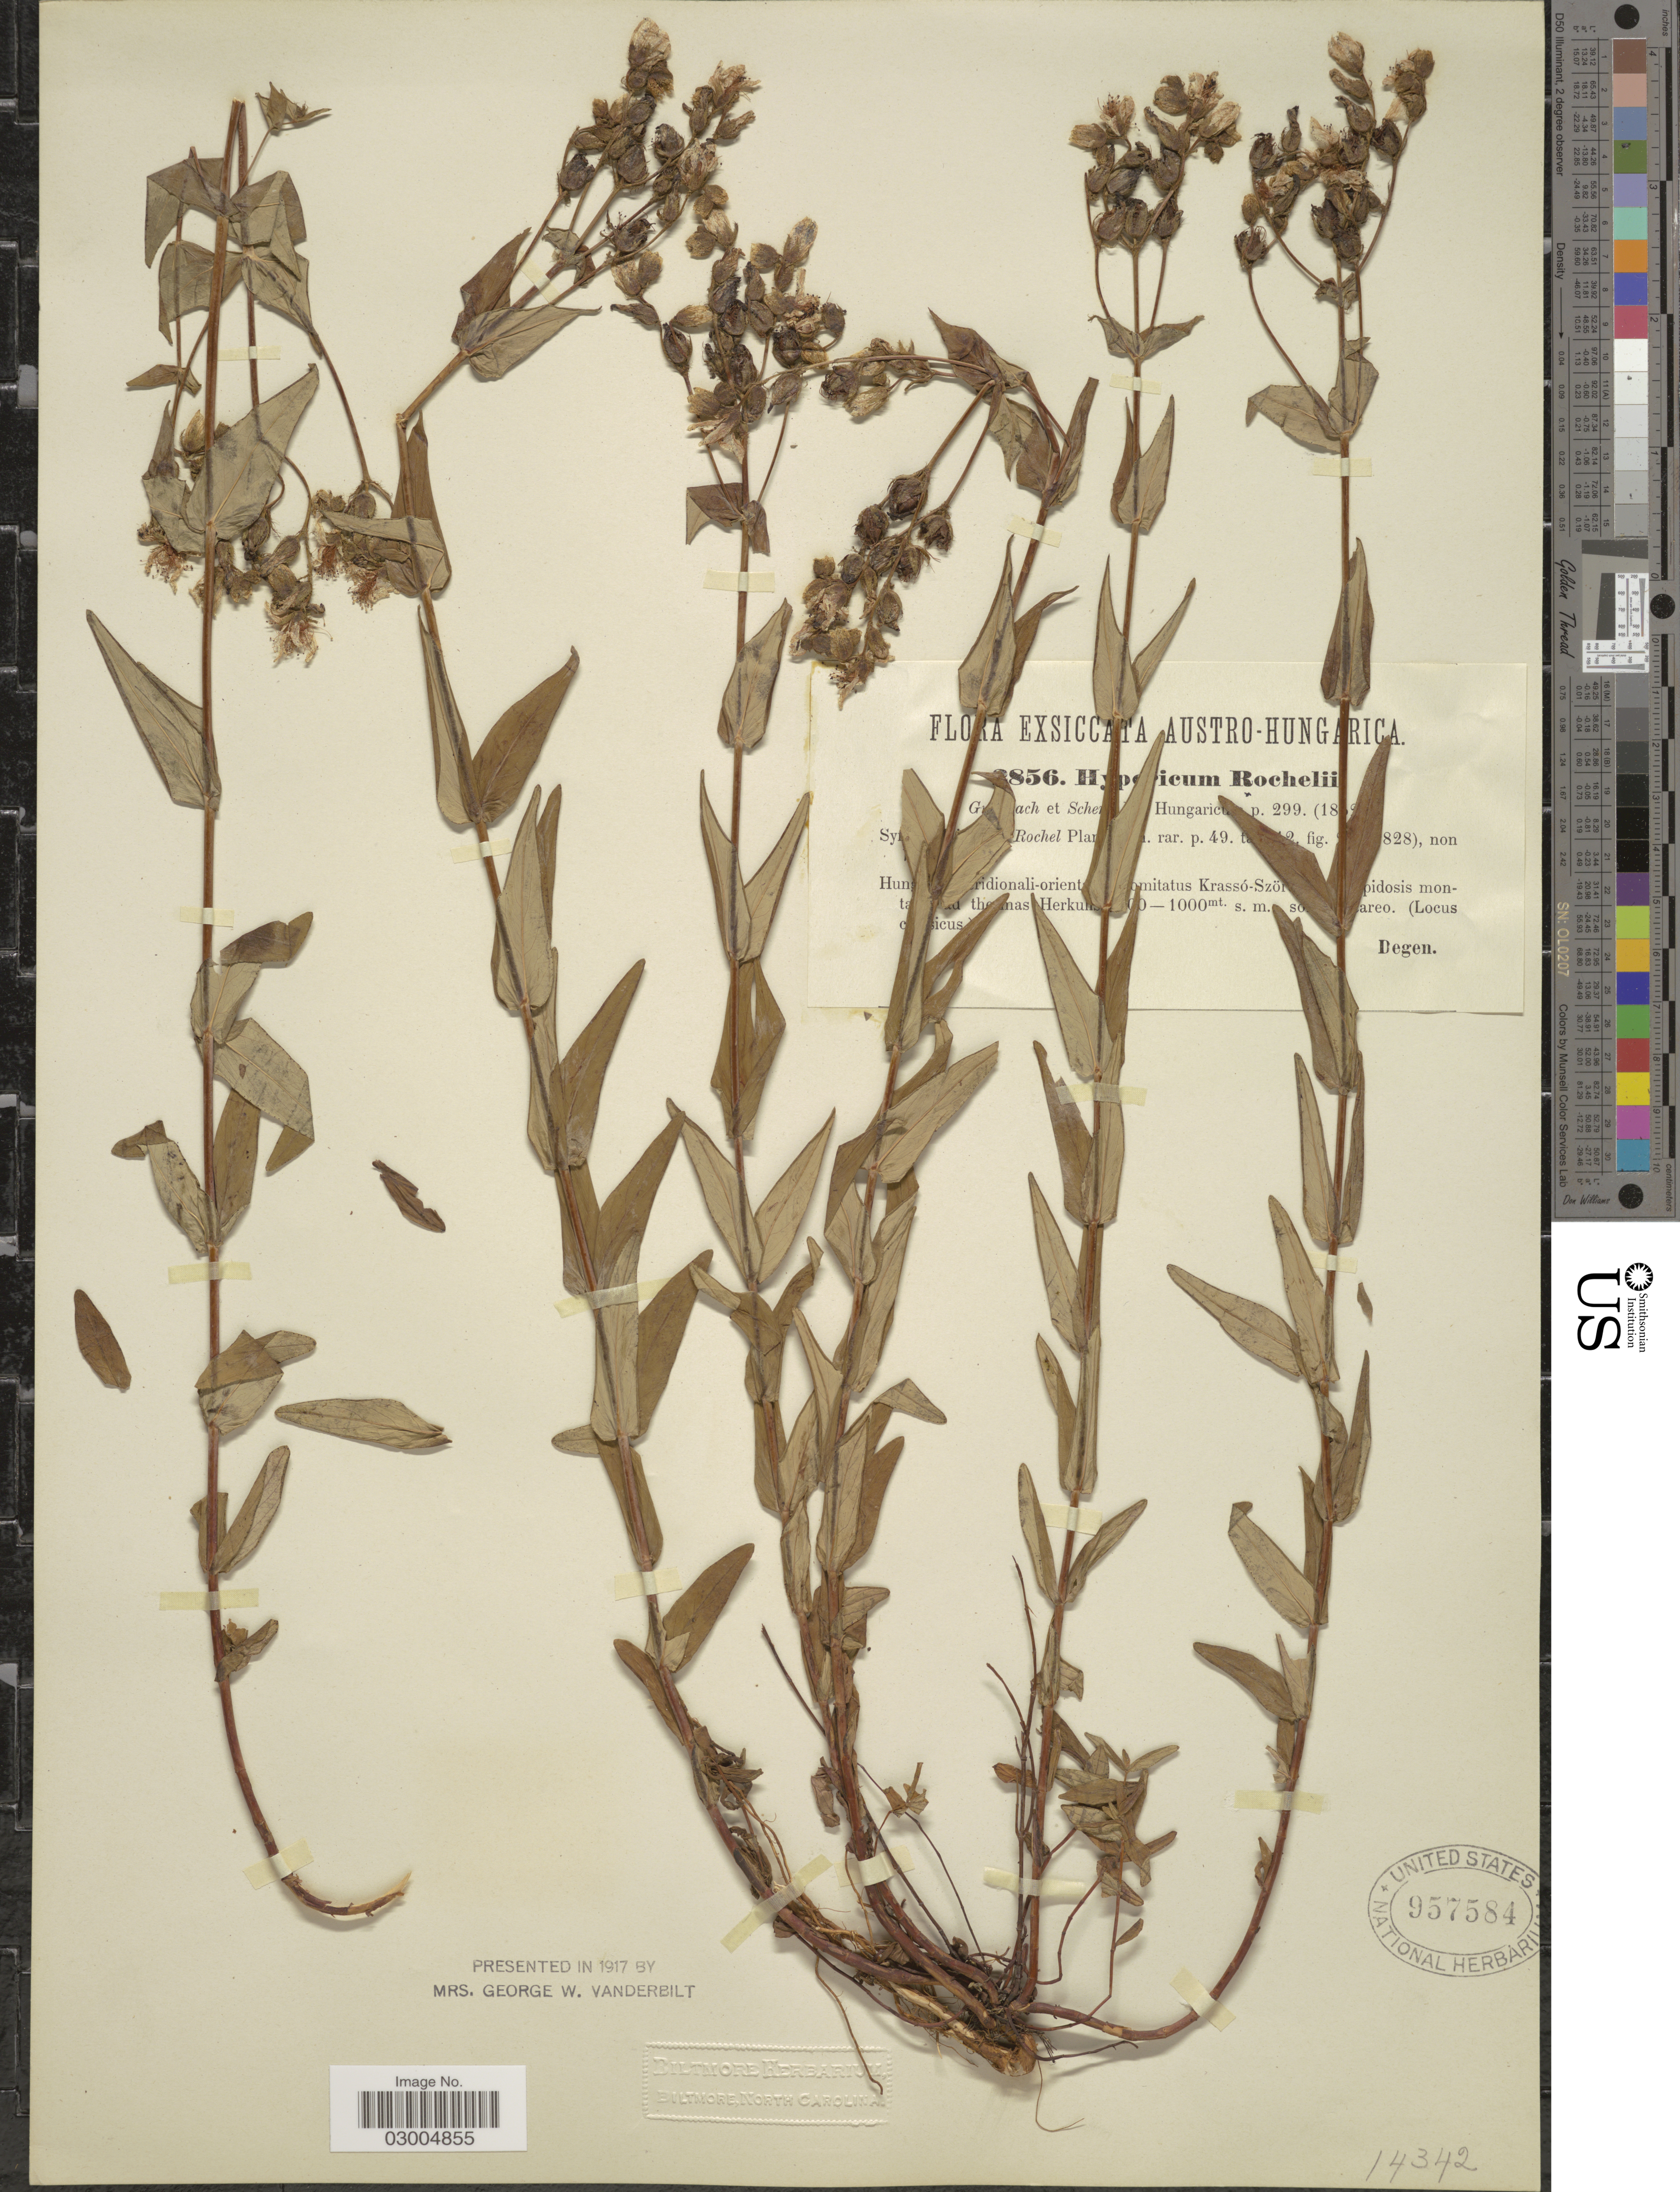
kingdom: Plantae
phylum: Tracheophyta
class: Magnoliopsida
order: Malpighiales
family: Hypericaceae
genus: Hypericum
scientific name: Hypericum rochelii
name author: Griseb. & Schenk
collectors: -. Degener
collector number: !856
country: Romania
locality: Austro-Hungarica. Hung [illegible text]ridionali-orient [illegible text] omitatus Krassó-Szö [illegible text] pidosis monta [illegible text] th [illegible text] mas Herku [illegible text].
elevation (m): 100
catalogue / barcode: US 957584